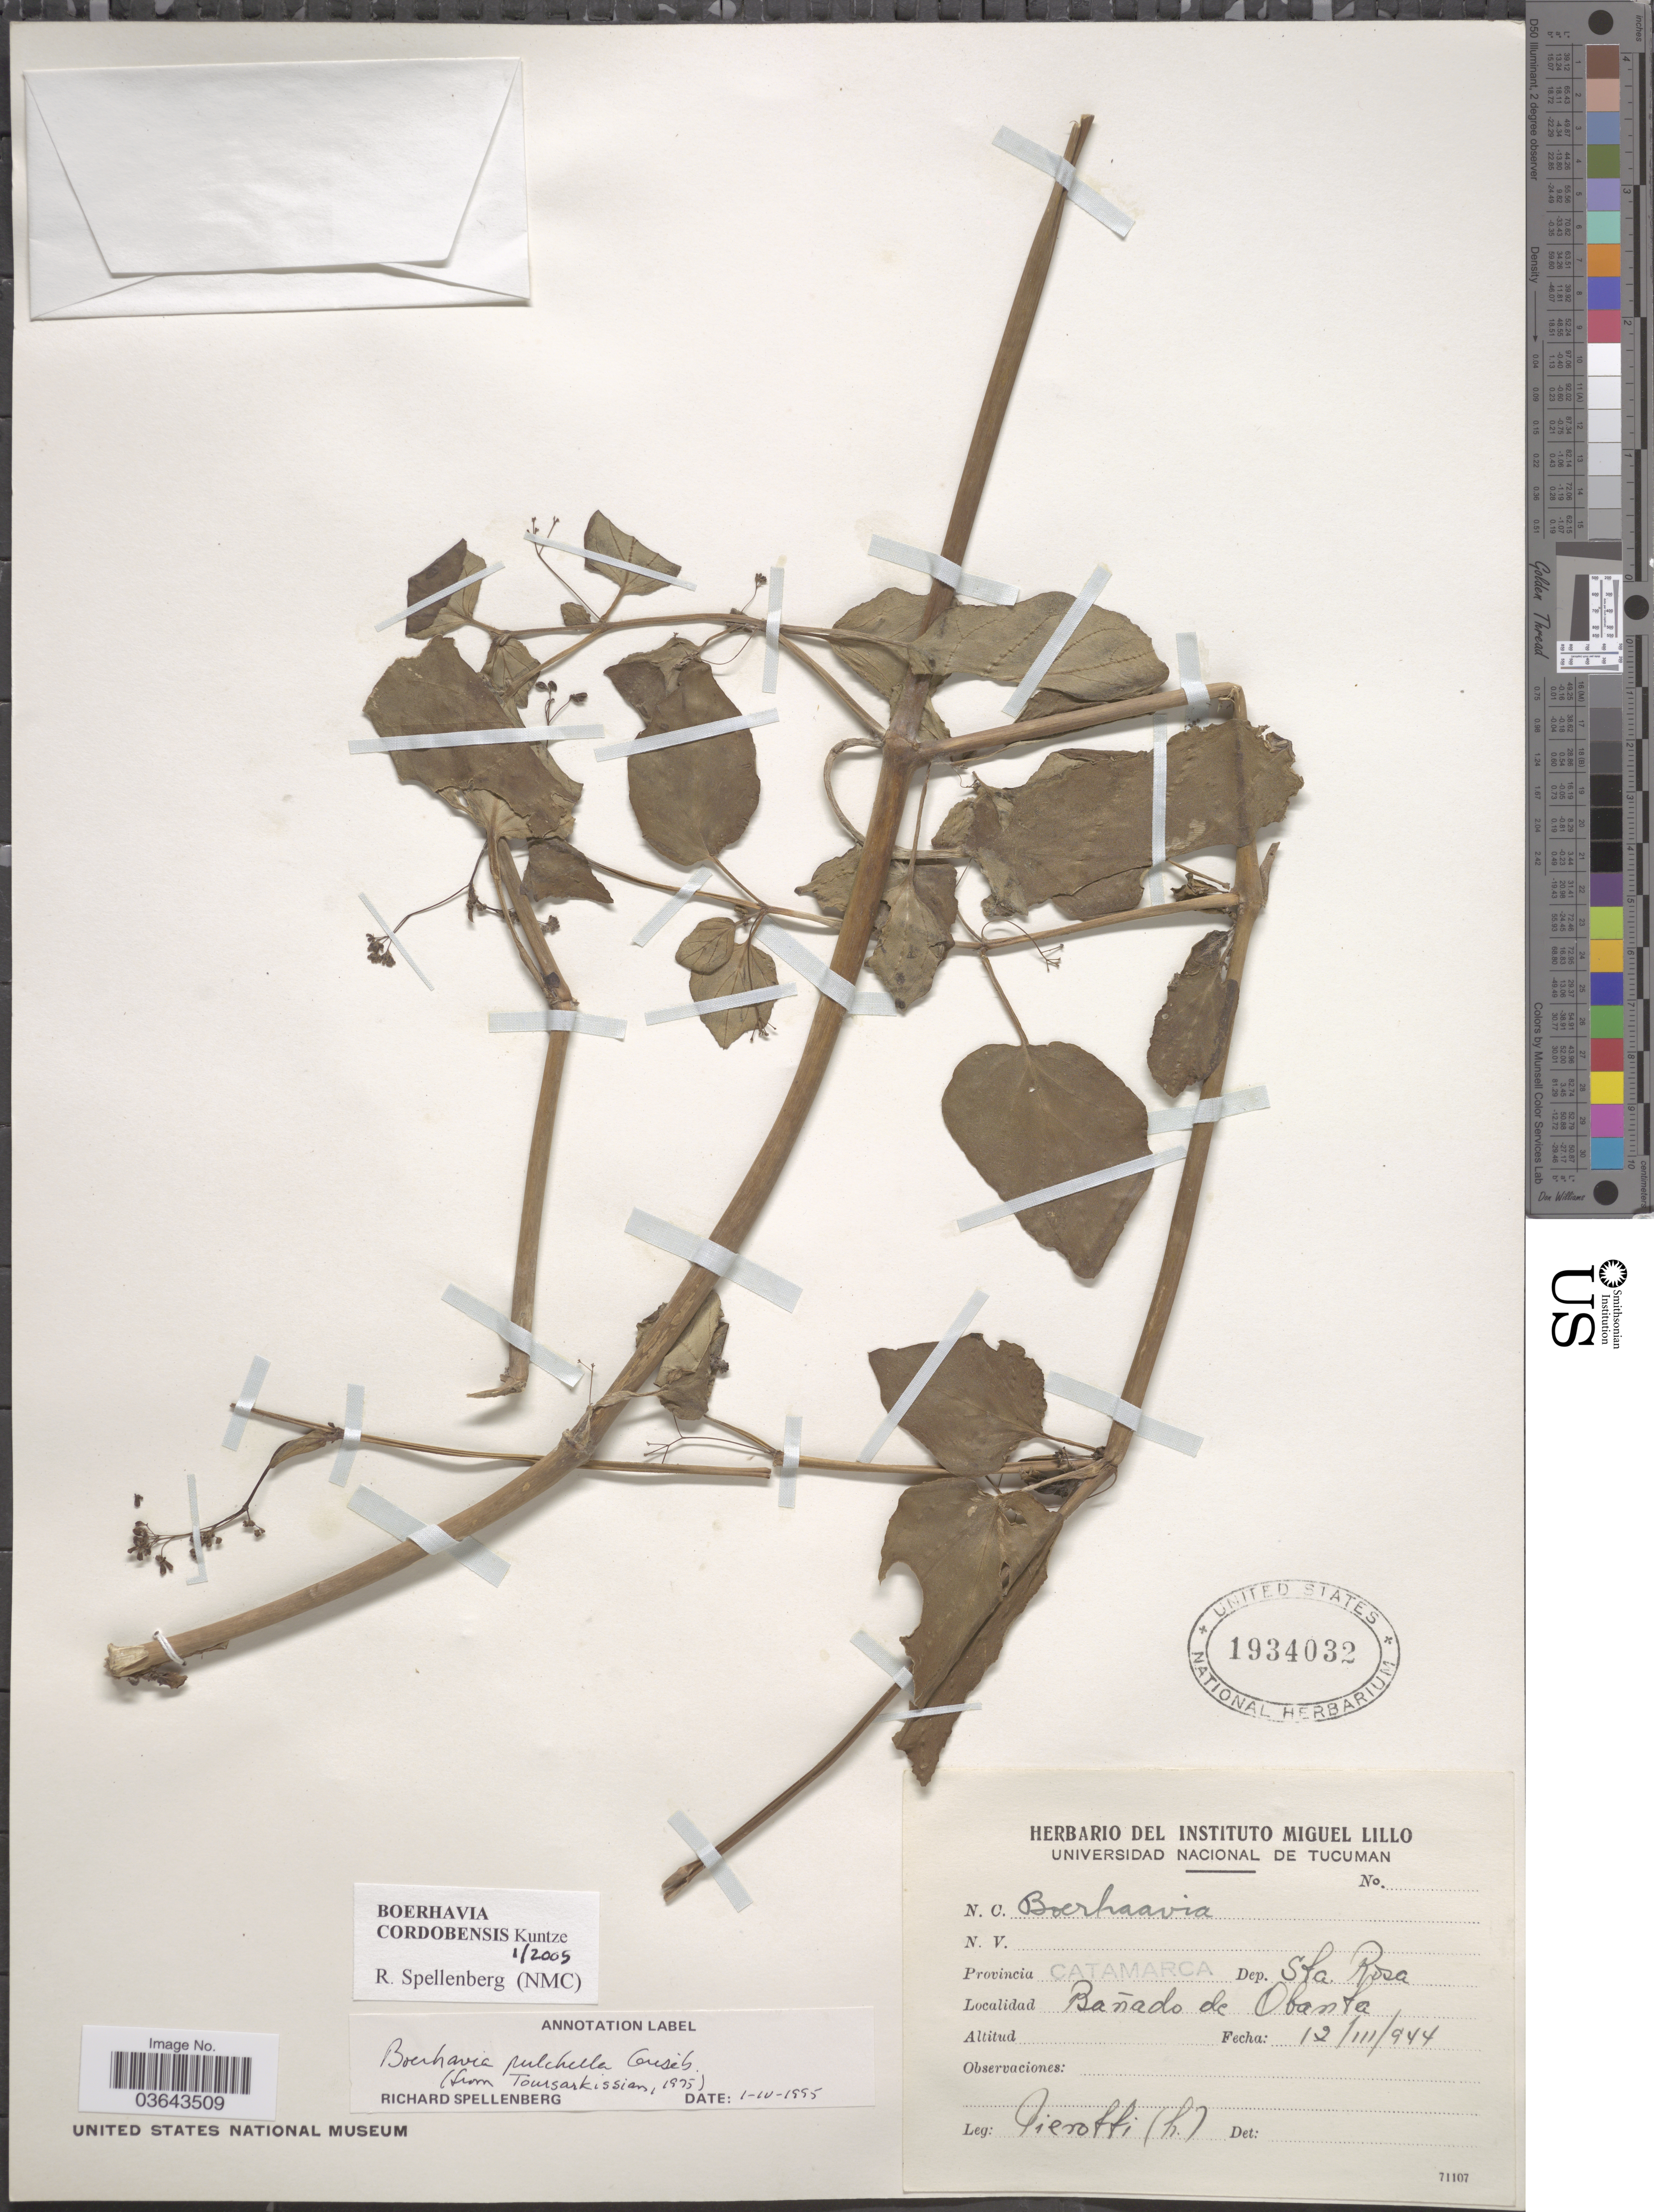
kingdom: Plantae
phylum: Tracheophyta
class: Magnoliopsida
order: Caryophyllales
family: Nyctaginaceae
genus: Boerhavia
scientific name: Boerhavia cordobensis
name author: Kuntze ex Heimerl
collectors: S. A. Pierotti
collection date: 1944-03-12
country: Argentina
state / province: Catamarca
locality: Dep. Sta Rosa. Bañado de Obanta.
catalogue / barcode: US 1934032